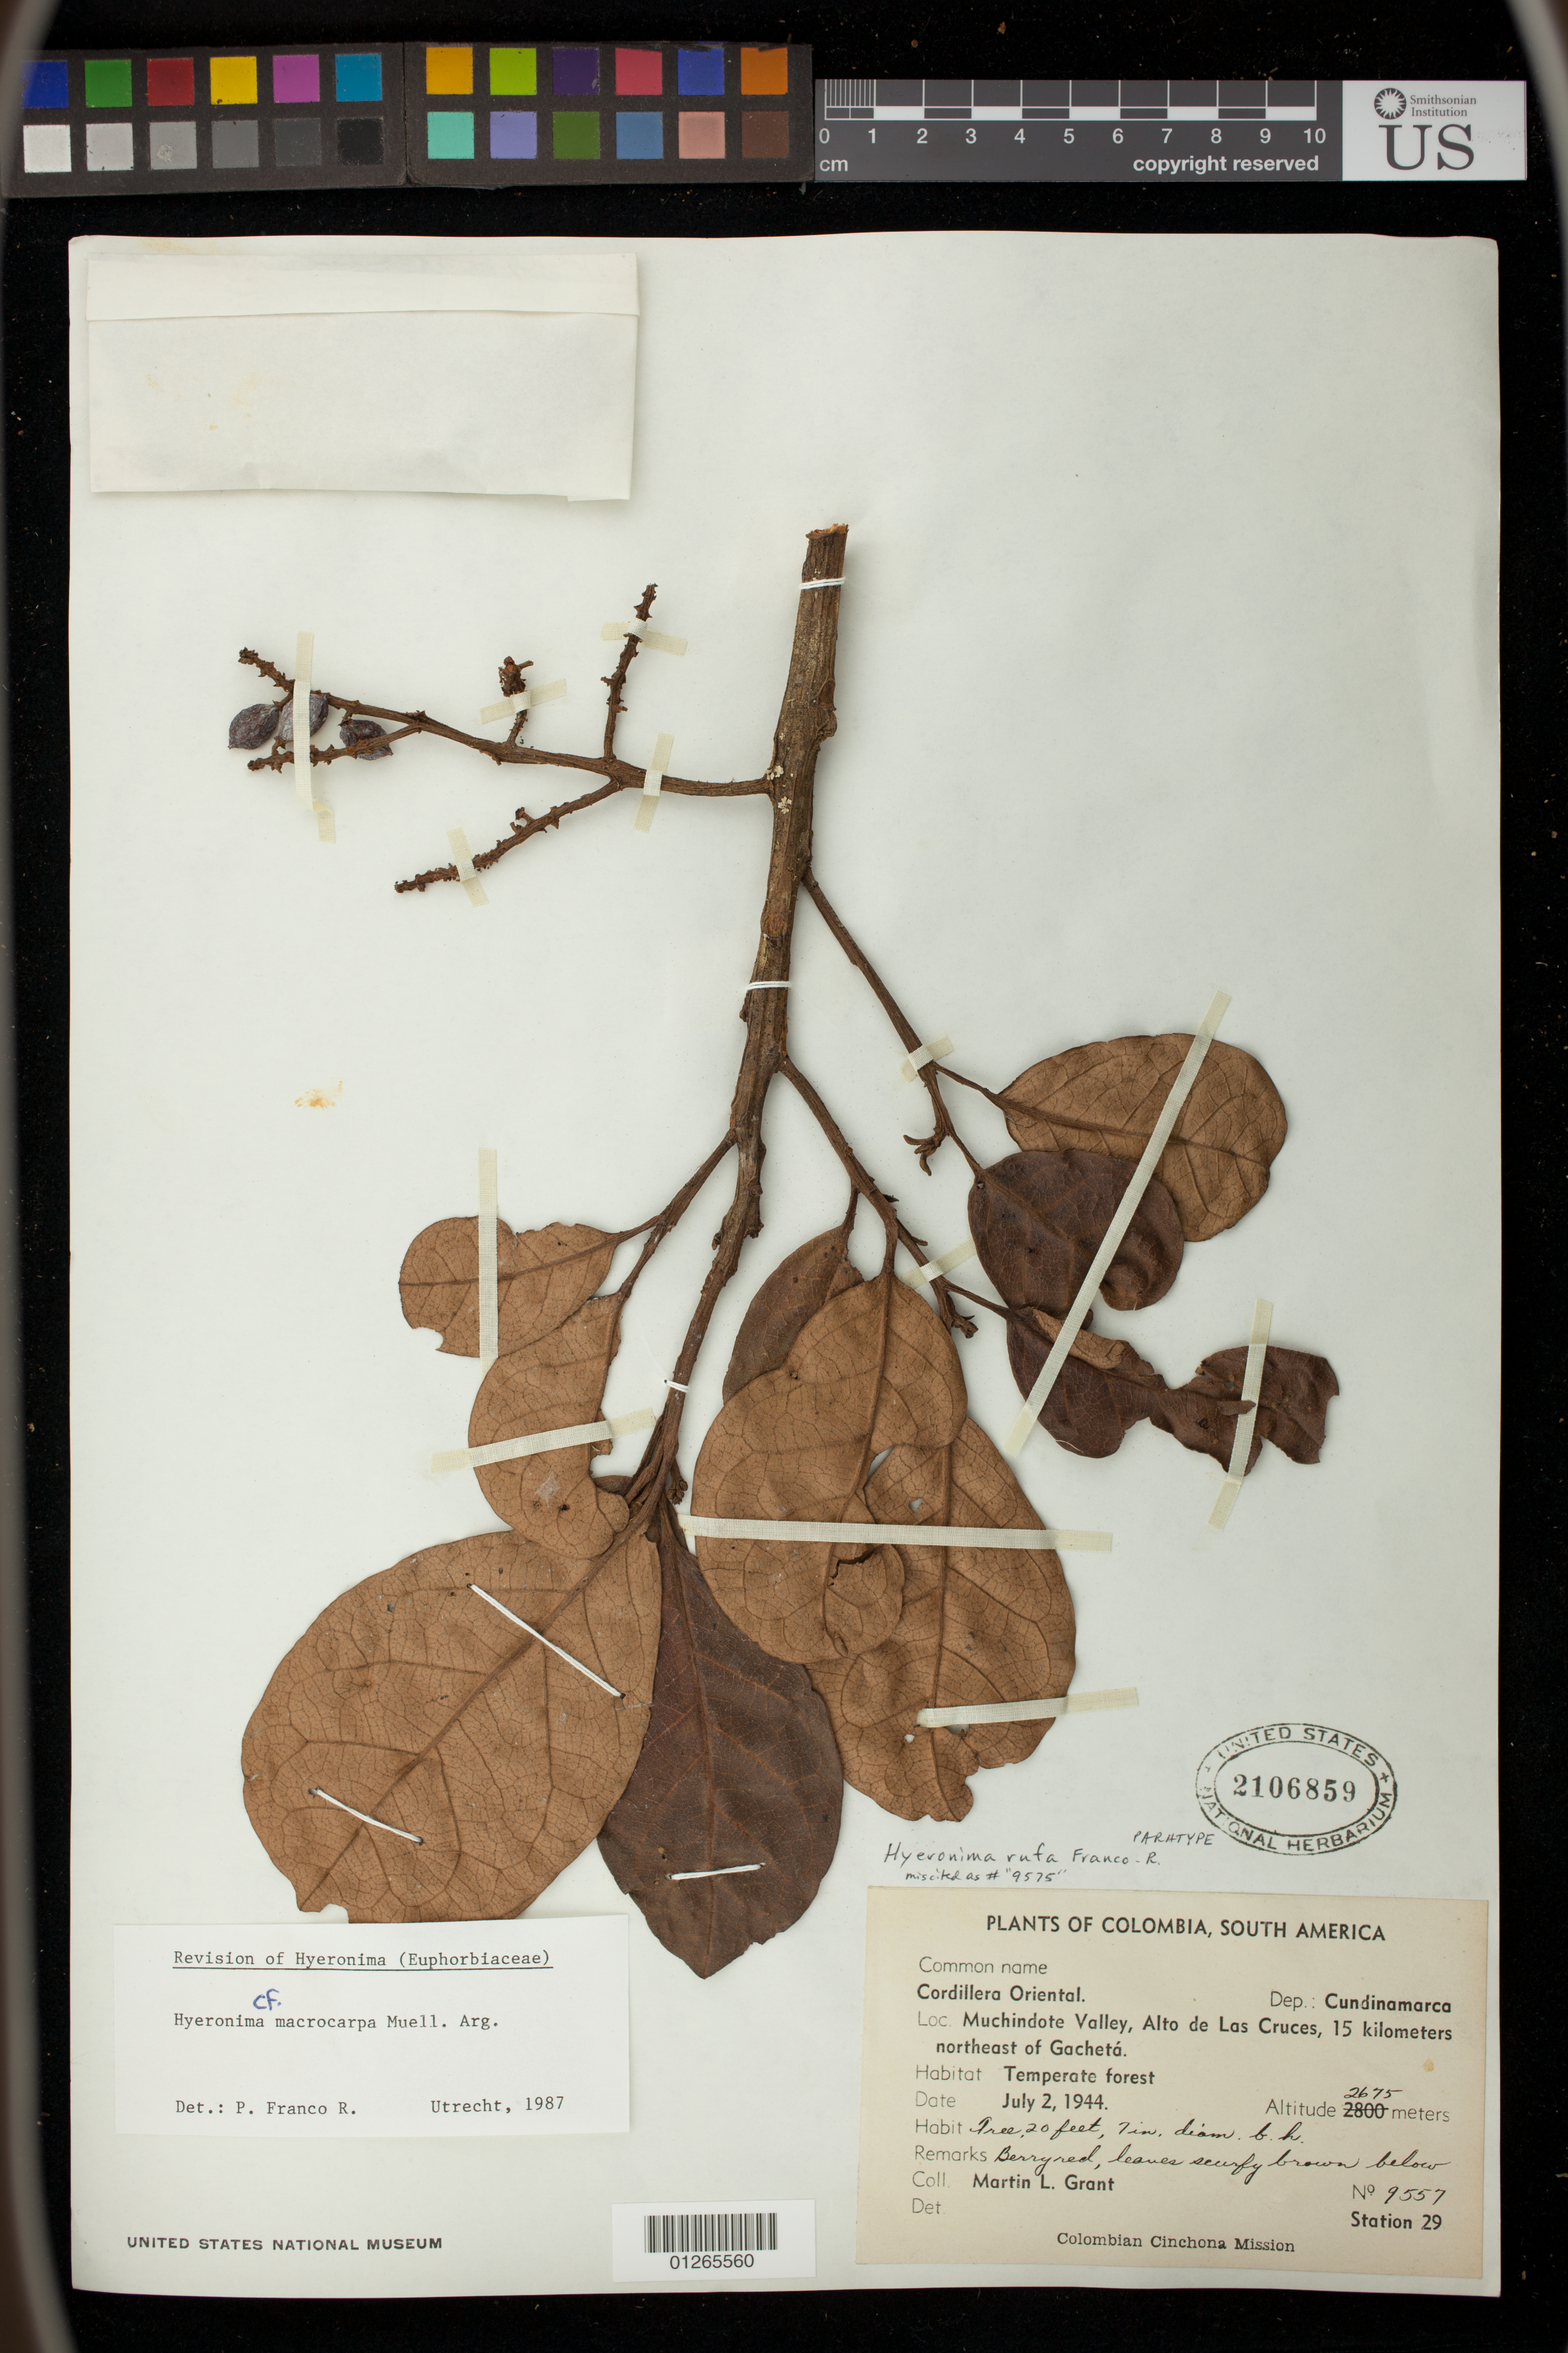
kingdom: Plantae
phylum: Tracheophyta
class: Magnoliopsida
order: Malpighiales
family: Phyllanthaceae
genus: Hieronyma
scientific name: Hieronyma rufa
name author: P. Franco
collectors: M. Grant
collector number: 9557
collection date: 1944-07-02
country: Colombia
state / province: Cundinamarca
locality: El Ocas,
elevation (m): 2677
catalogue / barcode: US 2106859